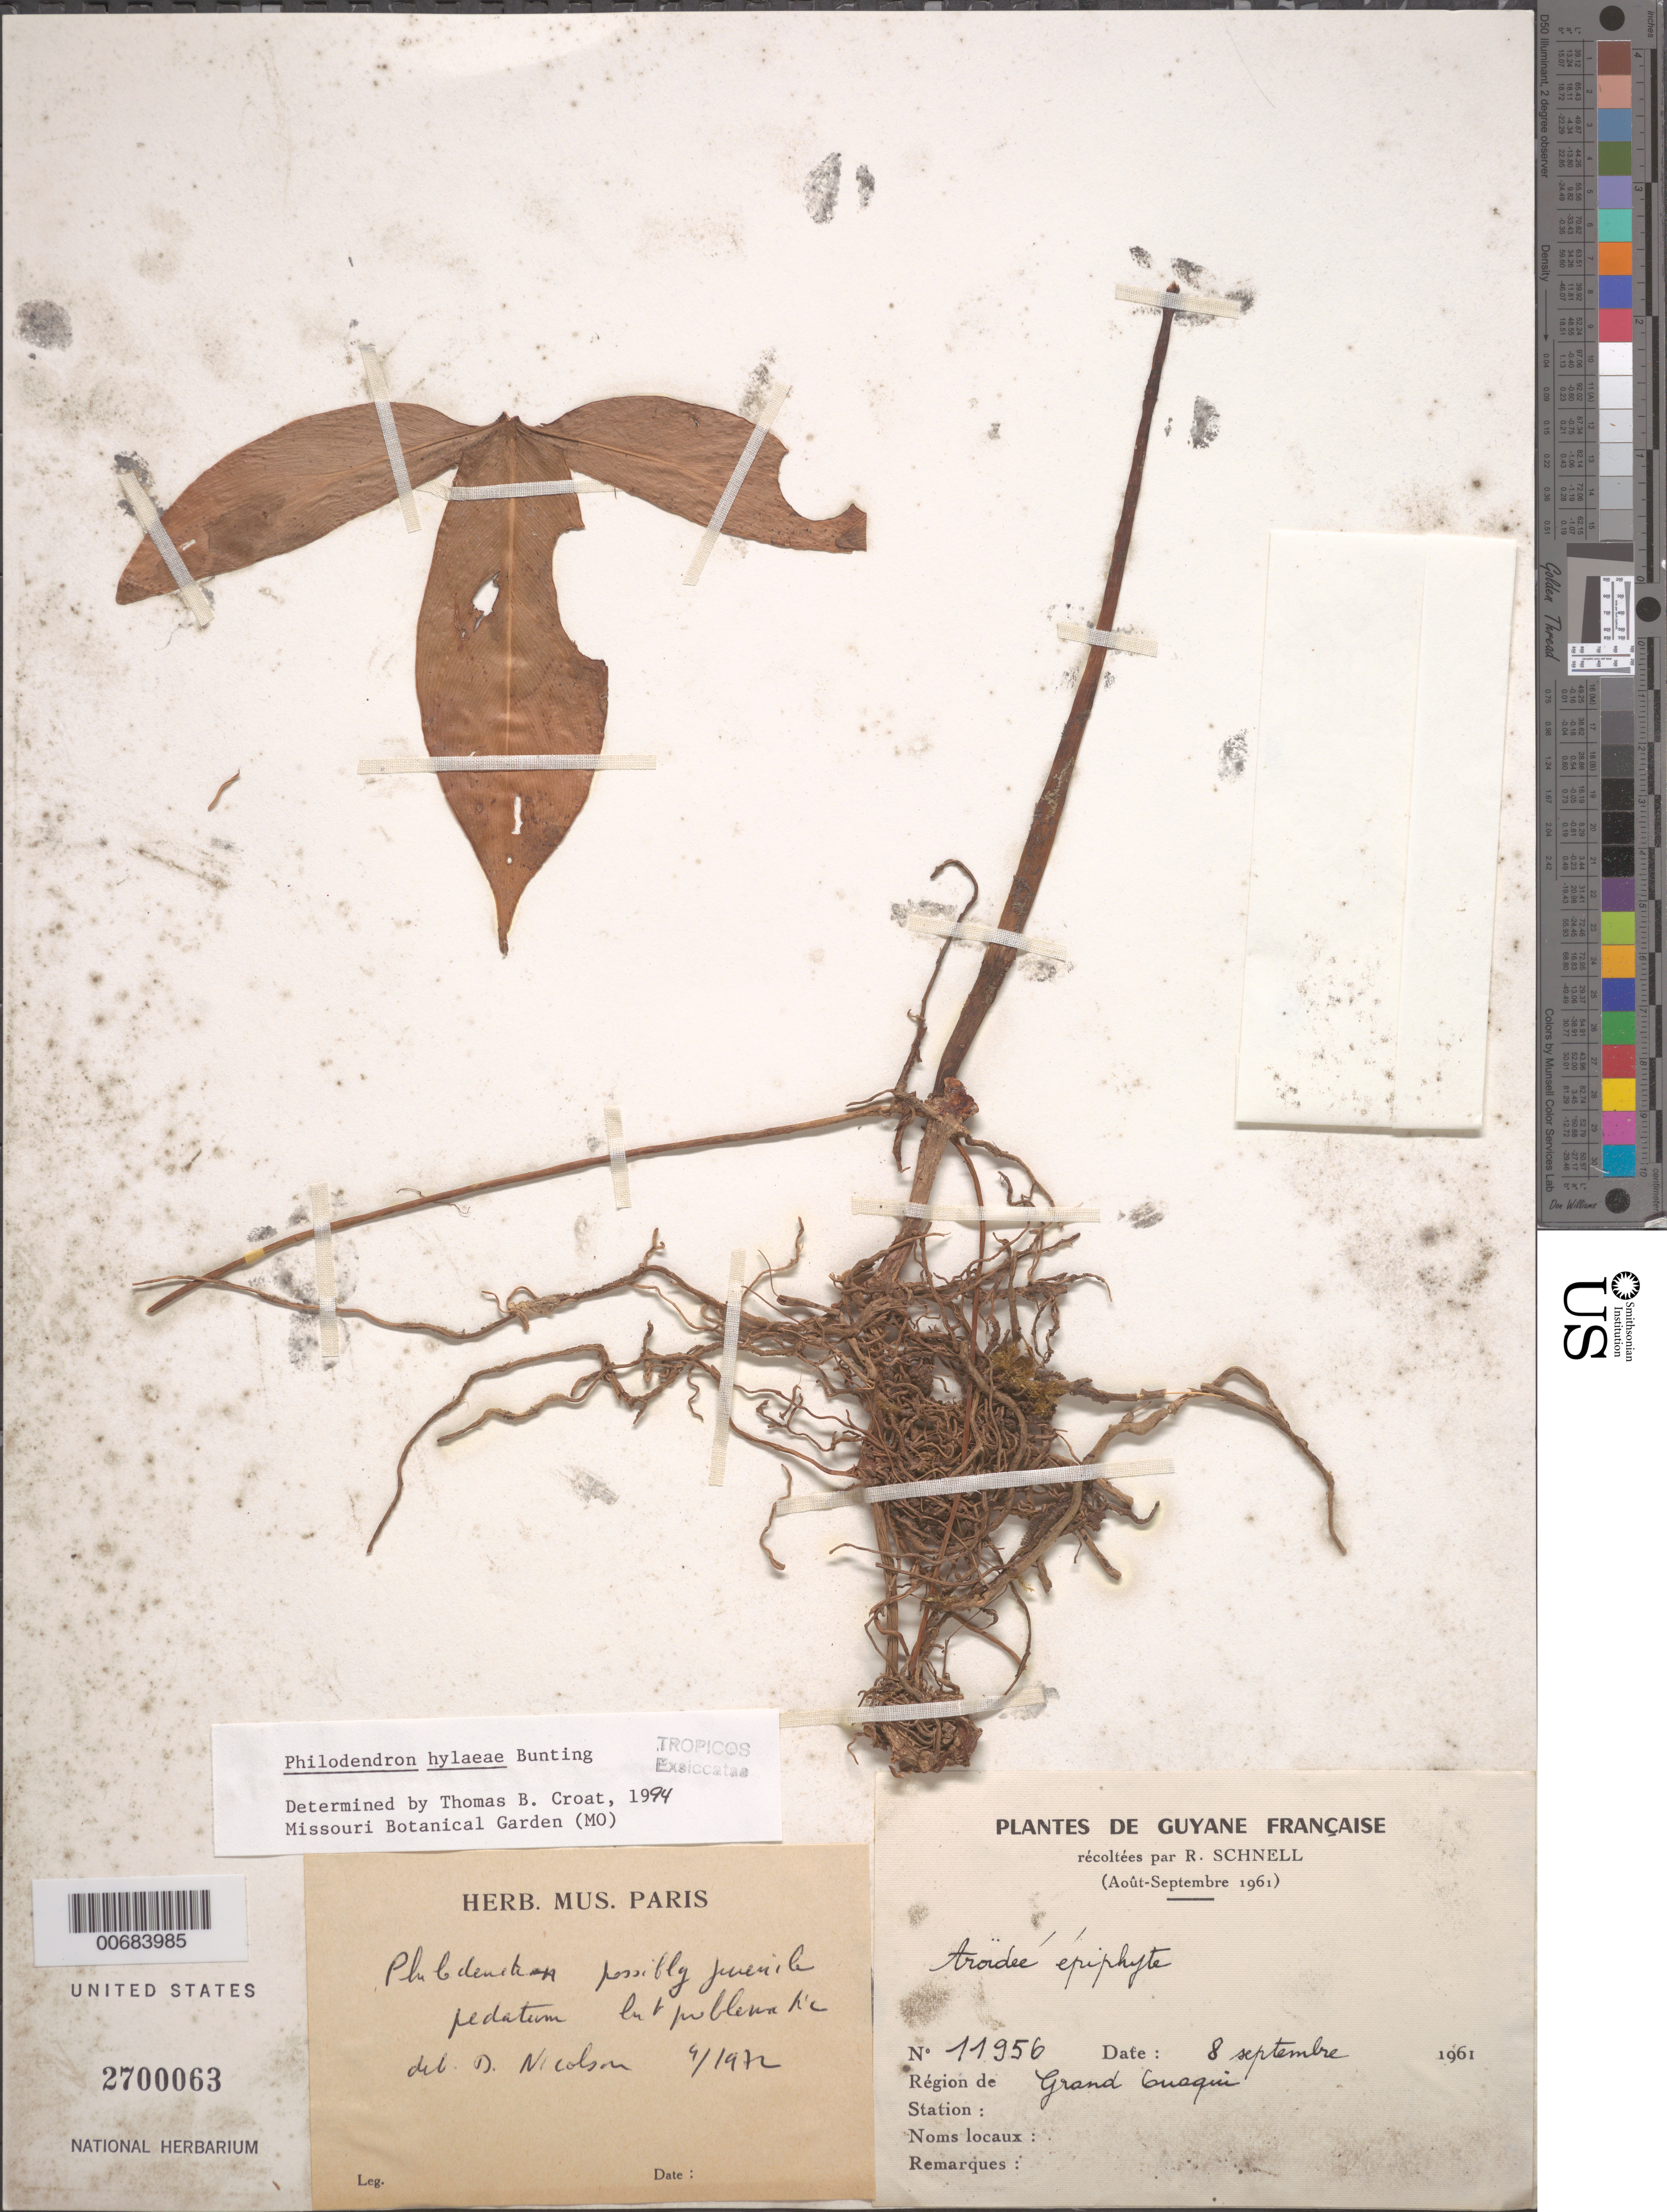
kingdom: Plantae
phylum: Tracheophyta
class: Liliopsida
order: Alismatales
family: Araceae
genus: Philodendron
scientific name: Philodendron hylaeae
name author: G.S. Bunting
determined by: Croat, Thomas B., Missouri Botanical Garden (MO)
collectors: R. A. Schnell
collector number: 11956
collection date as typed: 8-Sep-61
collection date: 1961-09-08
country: French Guiana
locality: Grand Ouaqui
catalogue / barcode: US 2700063